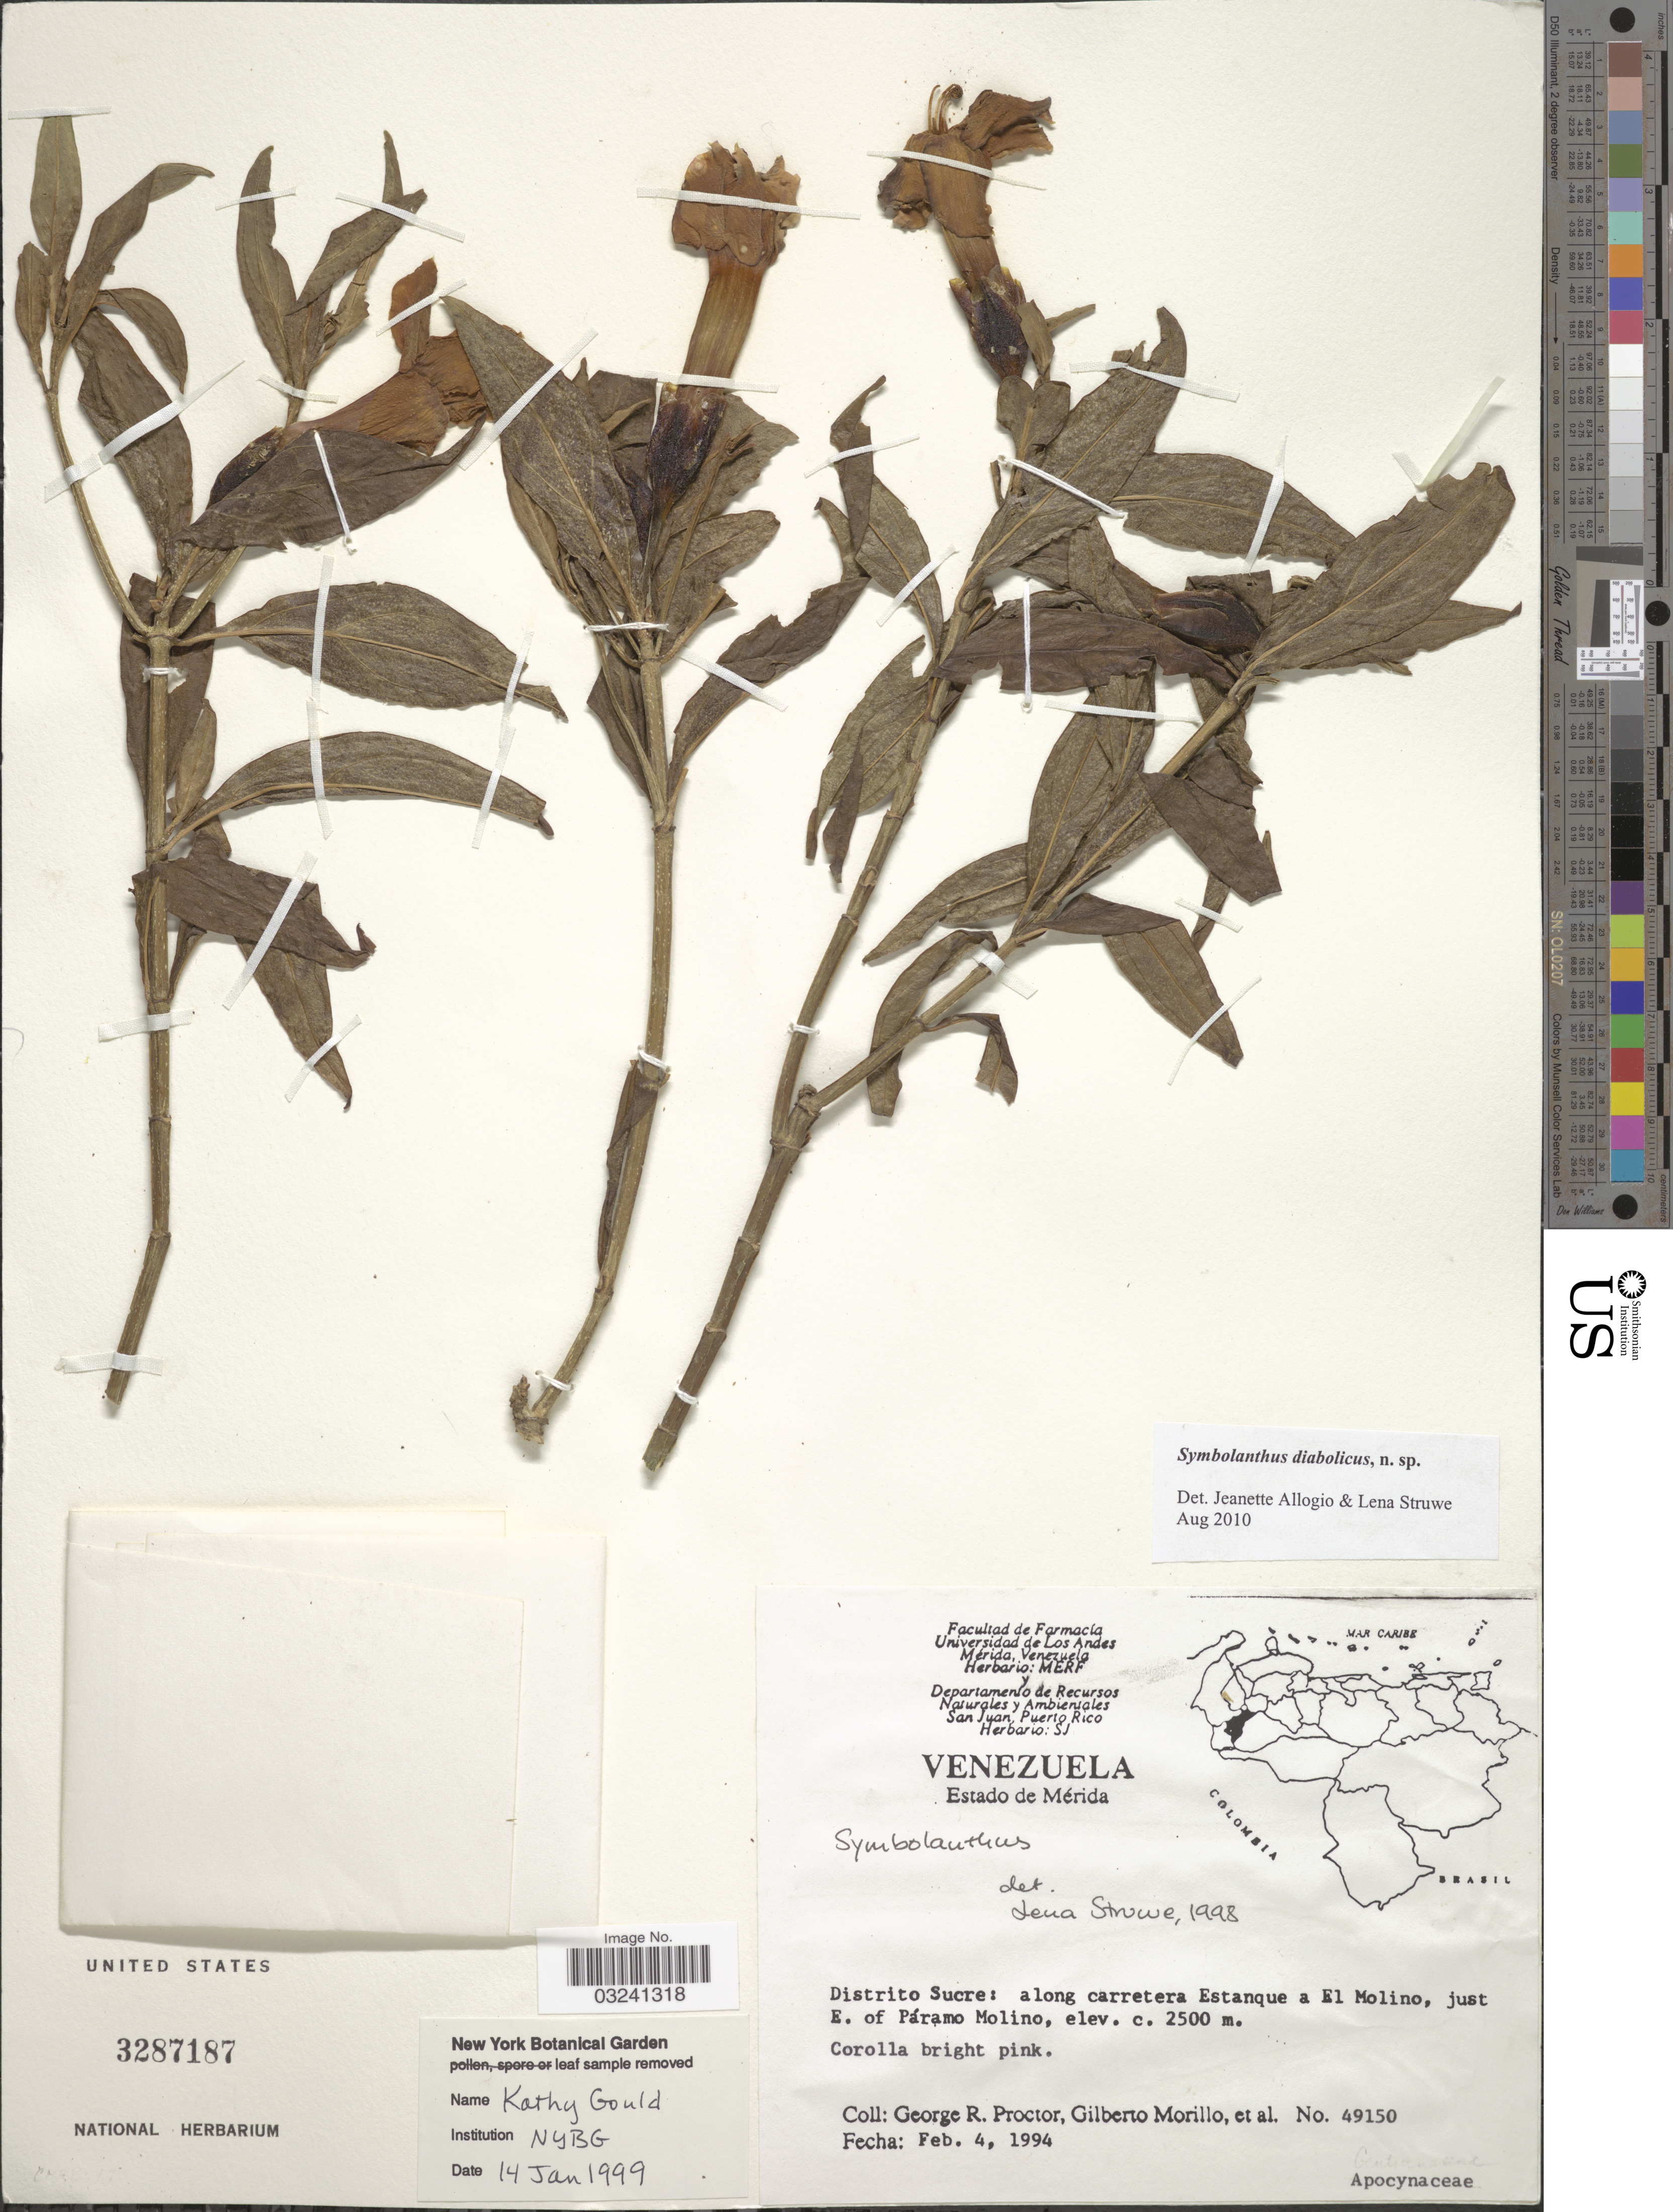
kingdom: Plantae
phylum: Tracheophyta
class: Magnoliopsida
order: Gentianales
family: Gentianaceae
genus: Symbolanthus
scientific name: Symbolanthus diobolicus sp. nov. ined.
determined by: Allogio, J.; Struwe, L.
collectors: G. R. Proctor, G. N. Morillo & et al.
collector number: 49150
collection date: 1994-02-04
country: Venezuela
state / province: Sucre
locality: Estado de Mérida [unsure placement]. Distrito Sucre: along carretera Estanque a El Molino, just E. of Páramo Molino.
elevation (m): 2500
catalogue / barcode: US 3287187